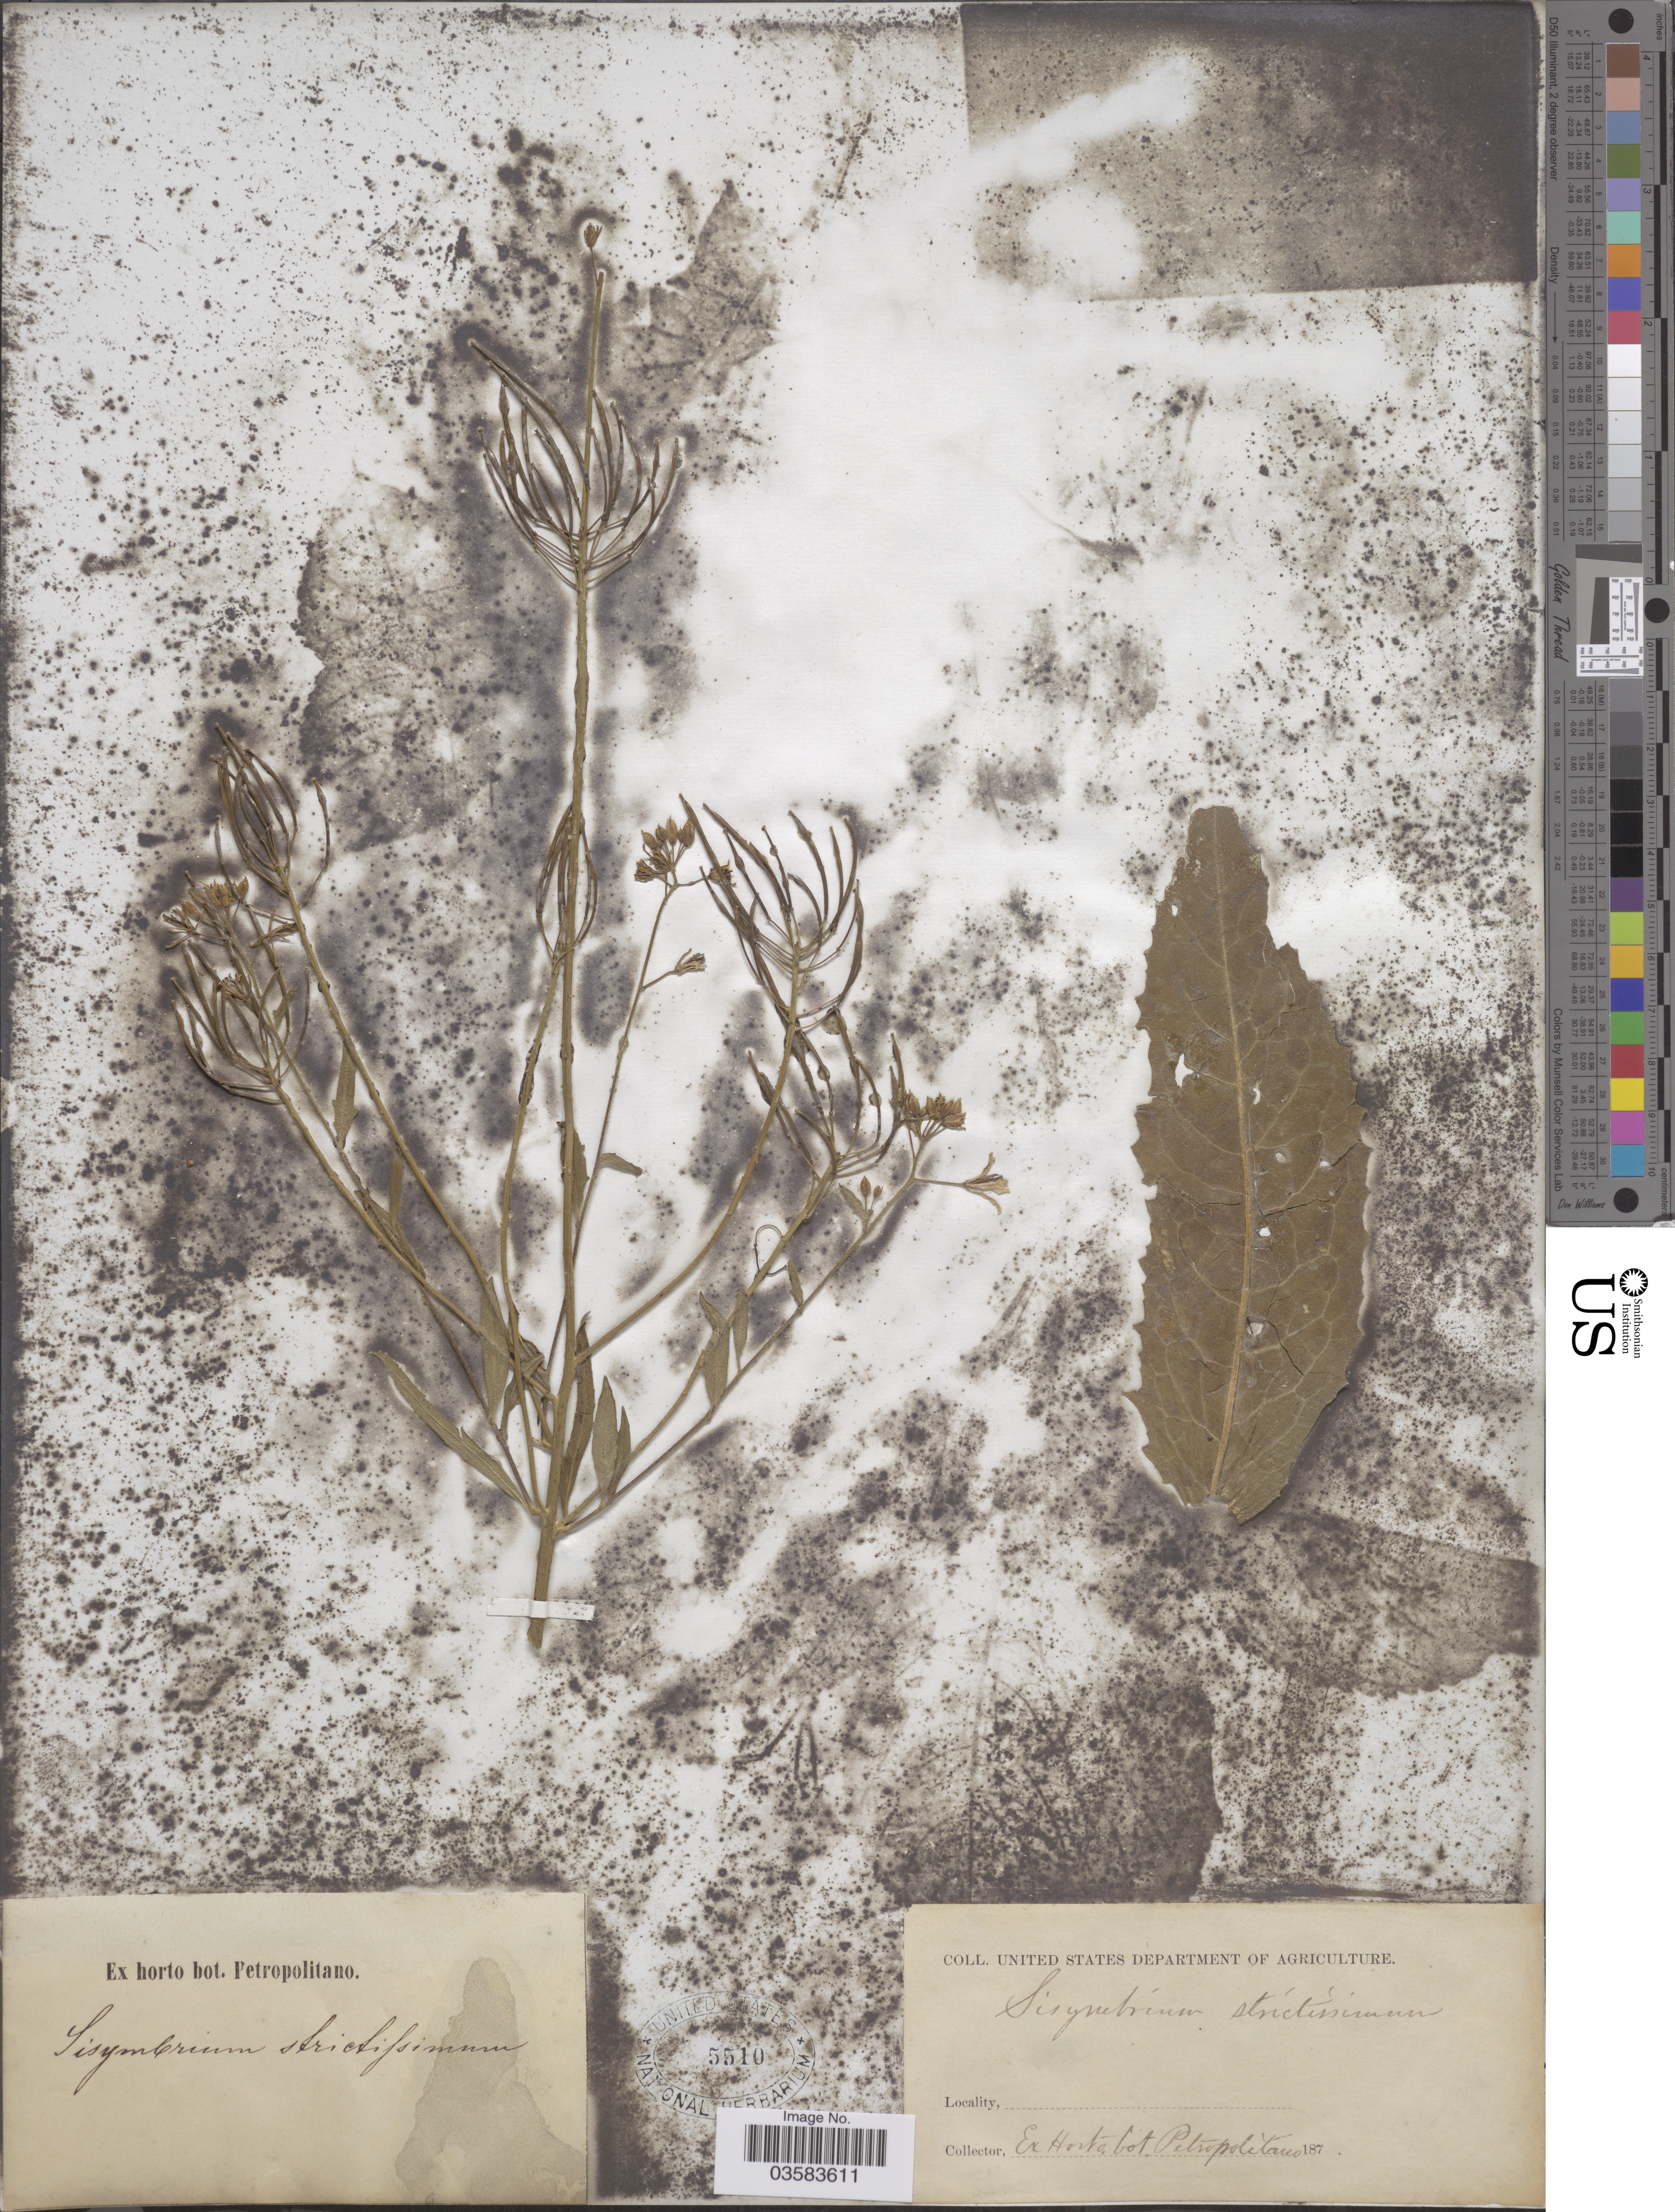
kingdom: Plantae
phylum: Tracheophyta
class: Magnoliopsida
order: Brassicales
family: Brassicaceae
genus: Sisymbrium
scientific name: Sisymbrium strictissimum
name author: L.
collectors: ex Horto Bot. Petropolitano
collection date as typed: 187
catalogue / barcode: US 5510